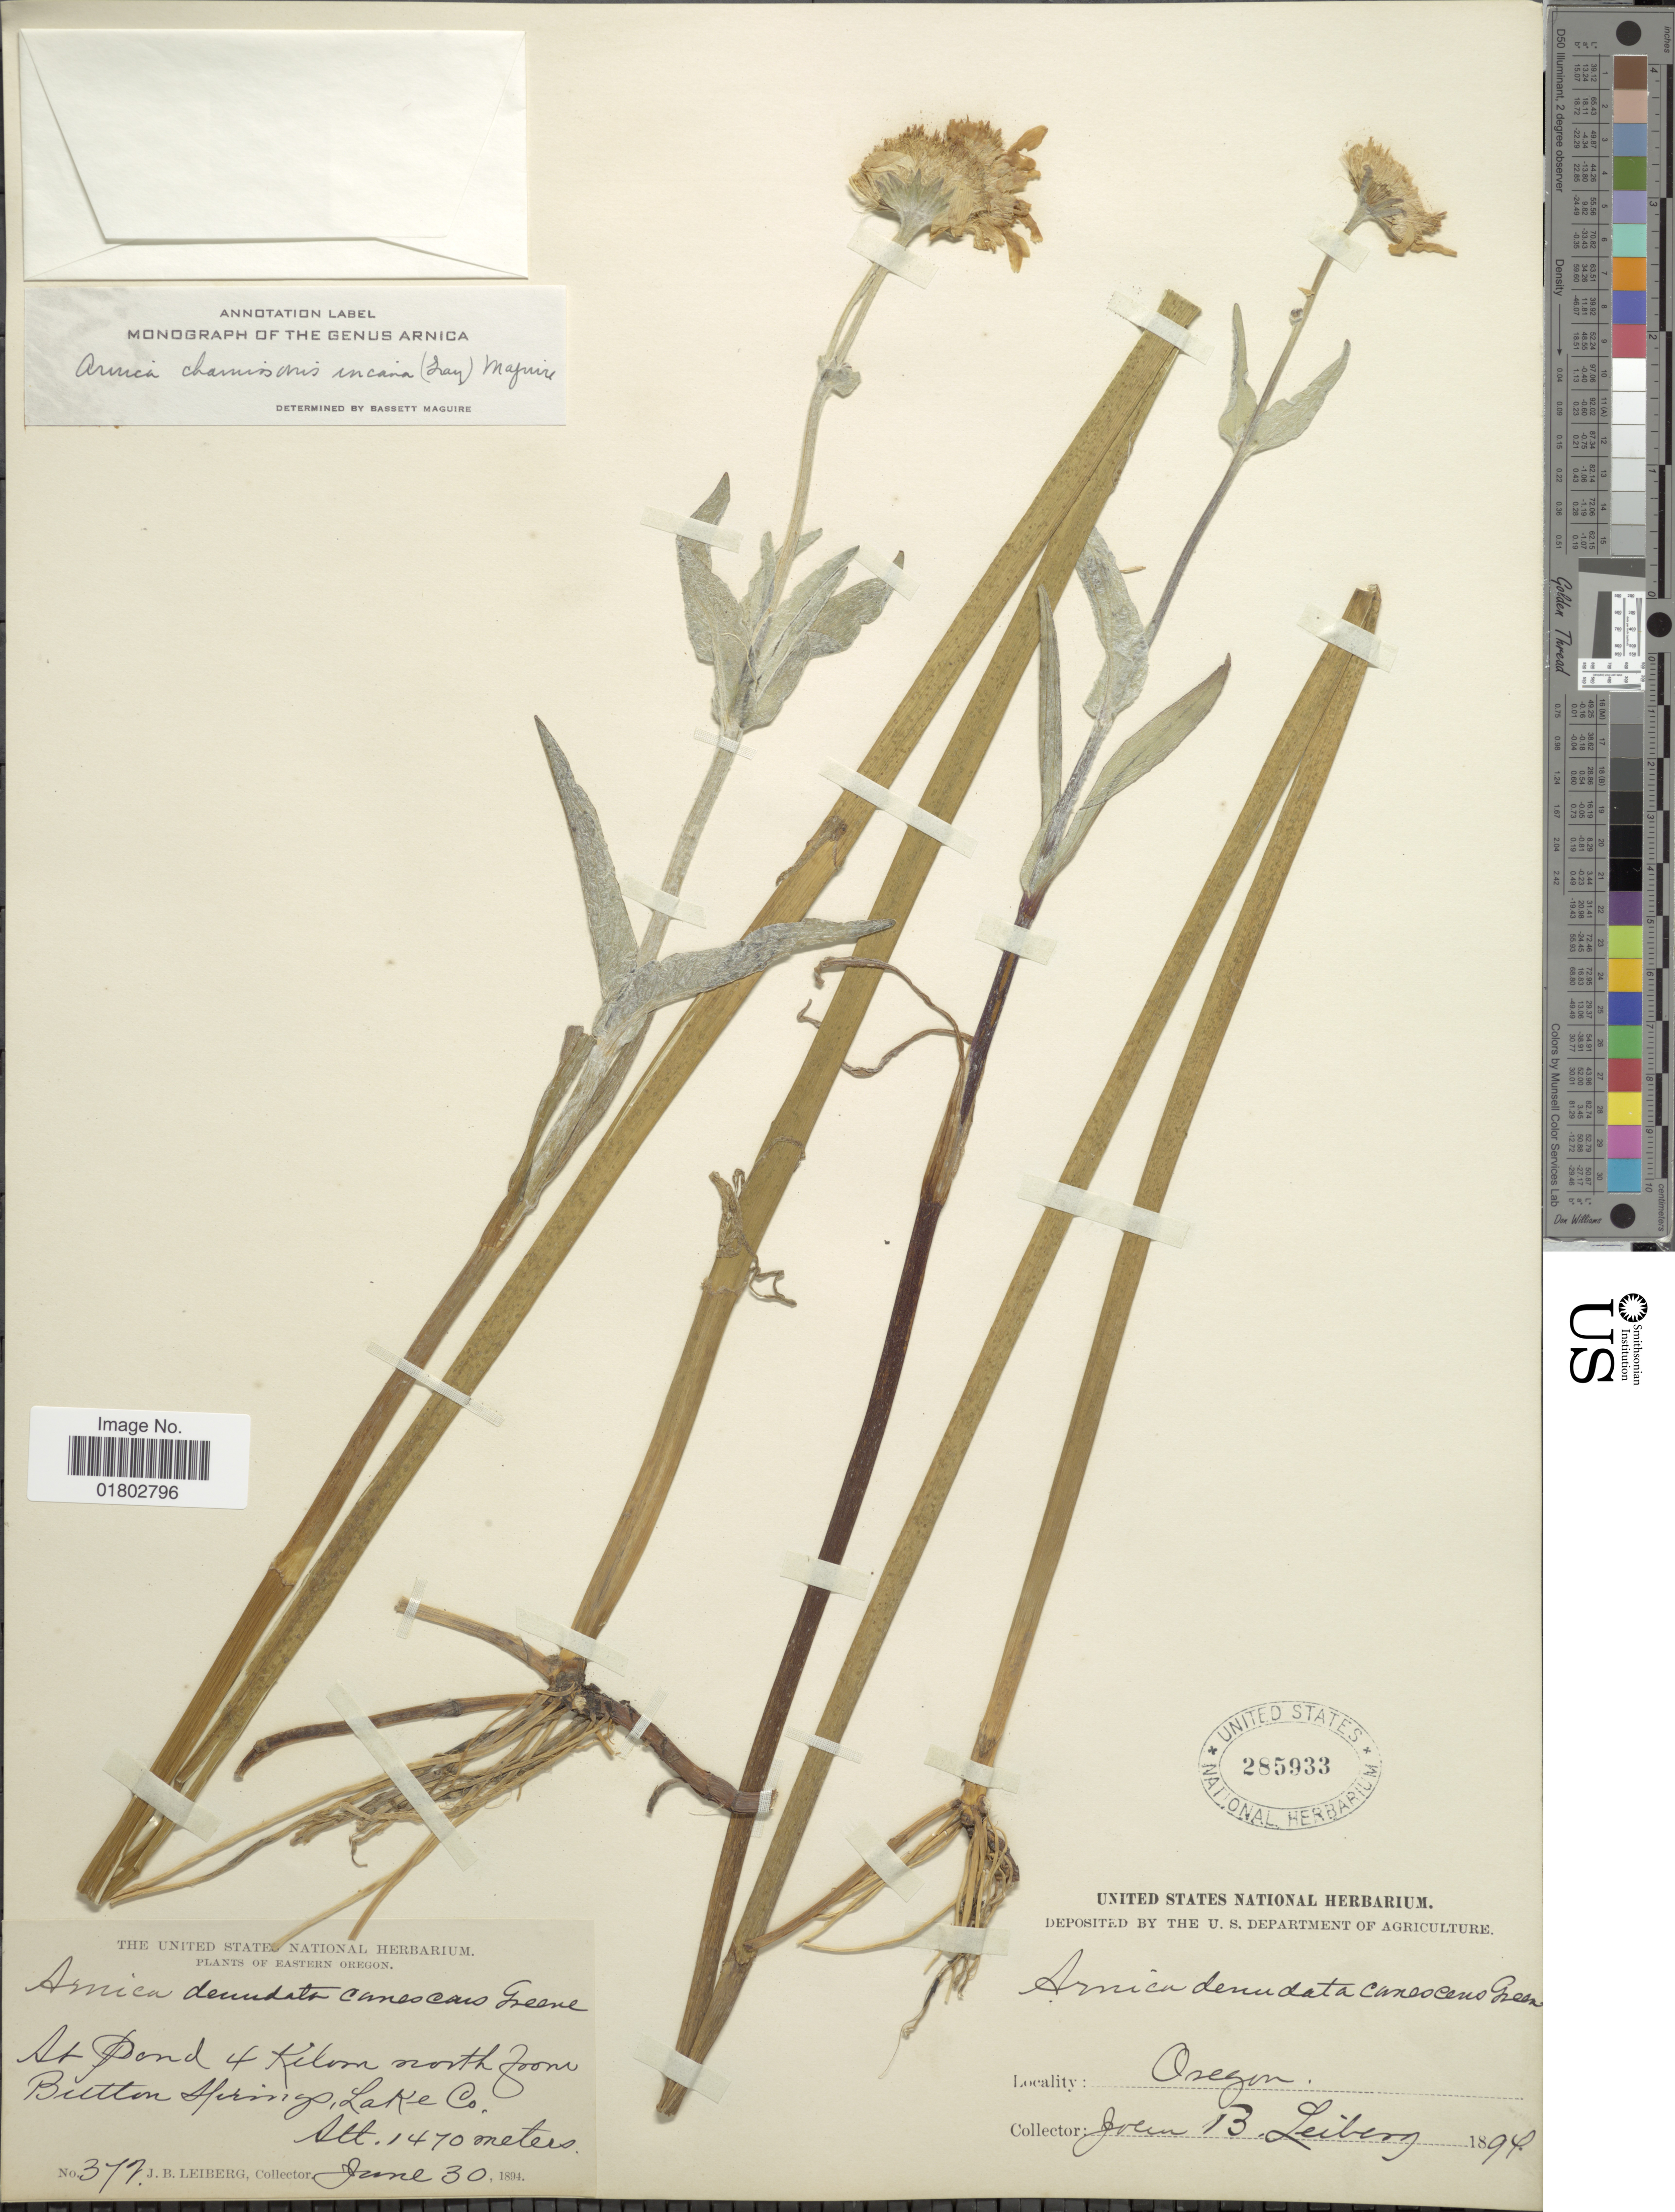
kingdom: Plantae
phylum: Tracheophyta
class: Magnoliopsida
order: Asterales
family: Asteraceae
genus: Arnica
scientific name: Arnica chamissonis subsp. incana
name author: (A. Gray) Maguire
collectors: J. B. Leiberg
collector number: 372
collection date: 1894-06-30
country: United States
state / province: Oregon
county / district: Lake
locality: At Pond 4 Kilom north from Vritton Springs Lake Co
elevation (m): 1470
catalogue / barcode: US 285933